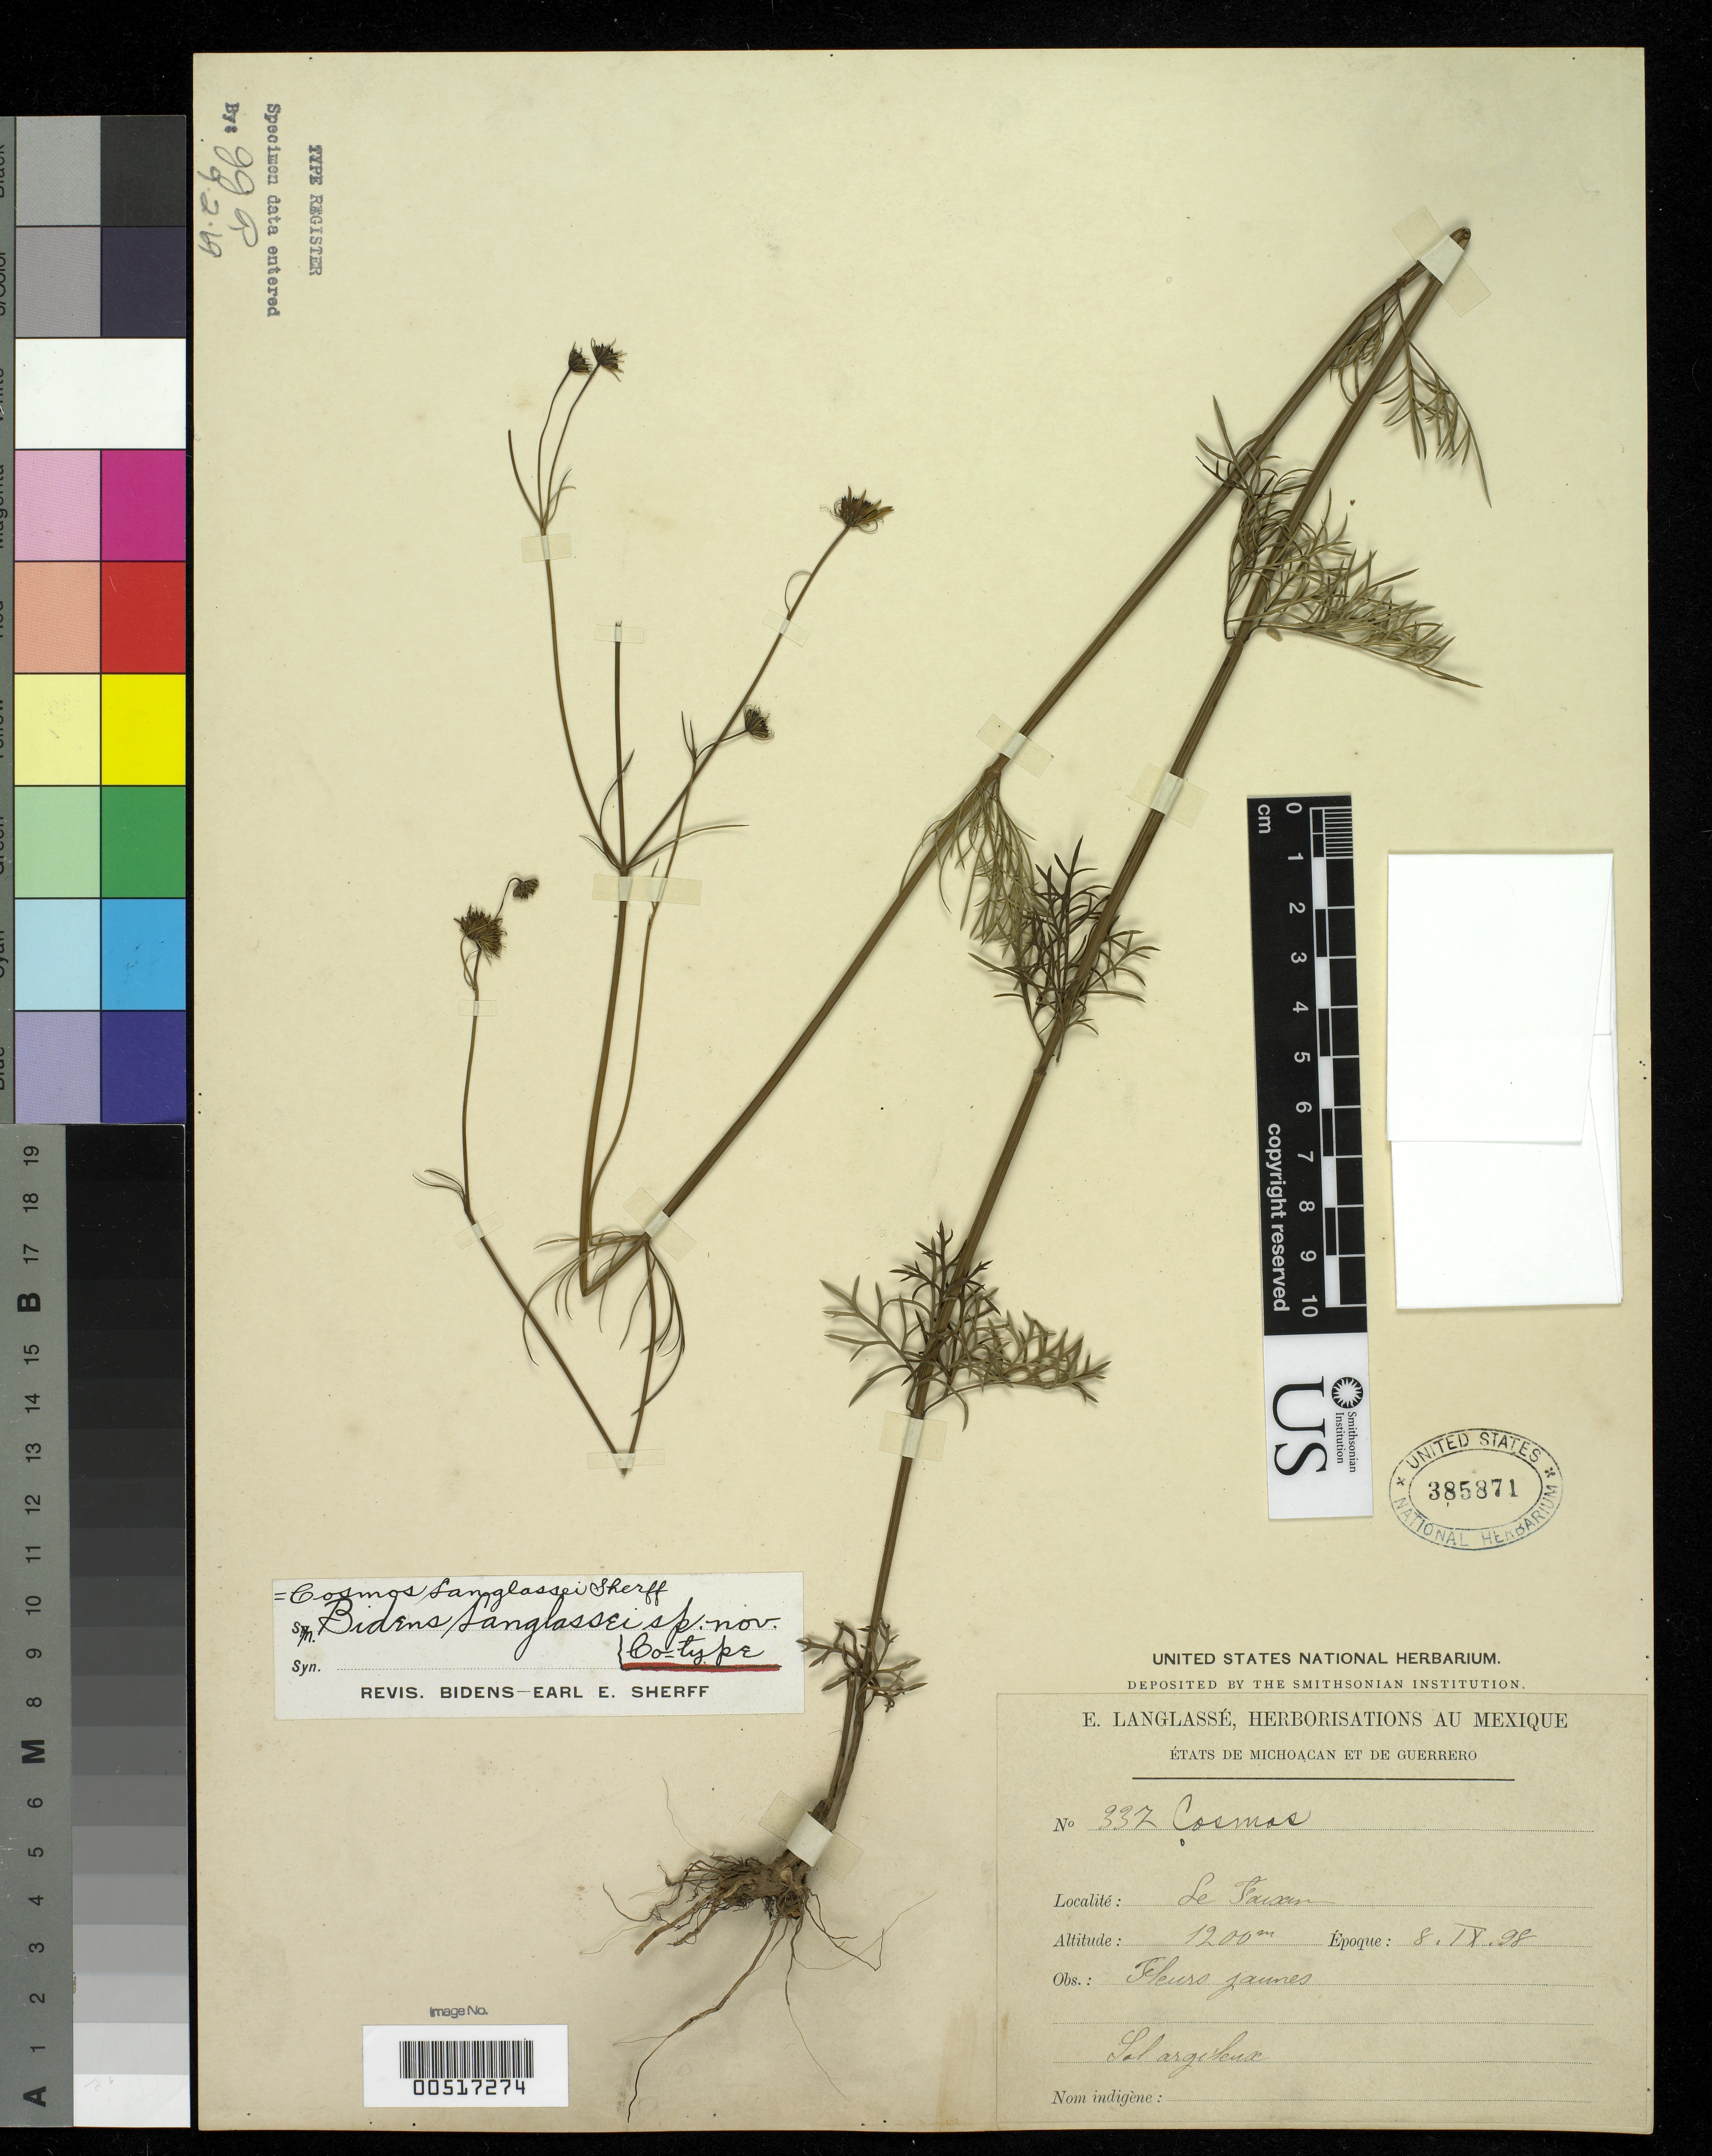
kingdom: Plantae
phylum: Tracheophyta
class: Magnoliopsida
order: Asterales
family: Asteraceae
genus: Bidens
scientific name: Bidens langlassei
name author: Sherff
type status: Isotype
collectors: E. Langlassé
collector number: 332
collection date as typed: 08 Sep 1898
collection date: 1898-09-08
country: Mexico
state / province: Guerrero / Michoacán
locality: Le Fausan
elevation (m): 1200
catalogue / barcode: US 385871